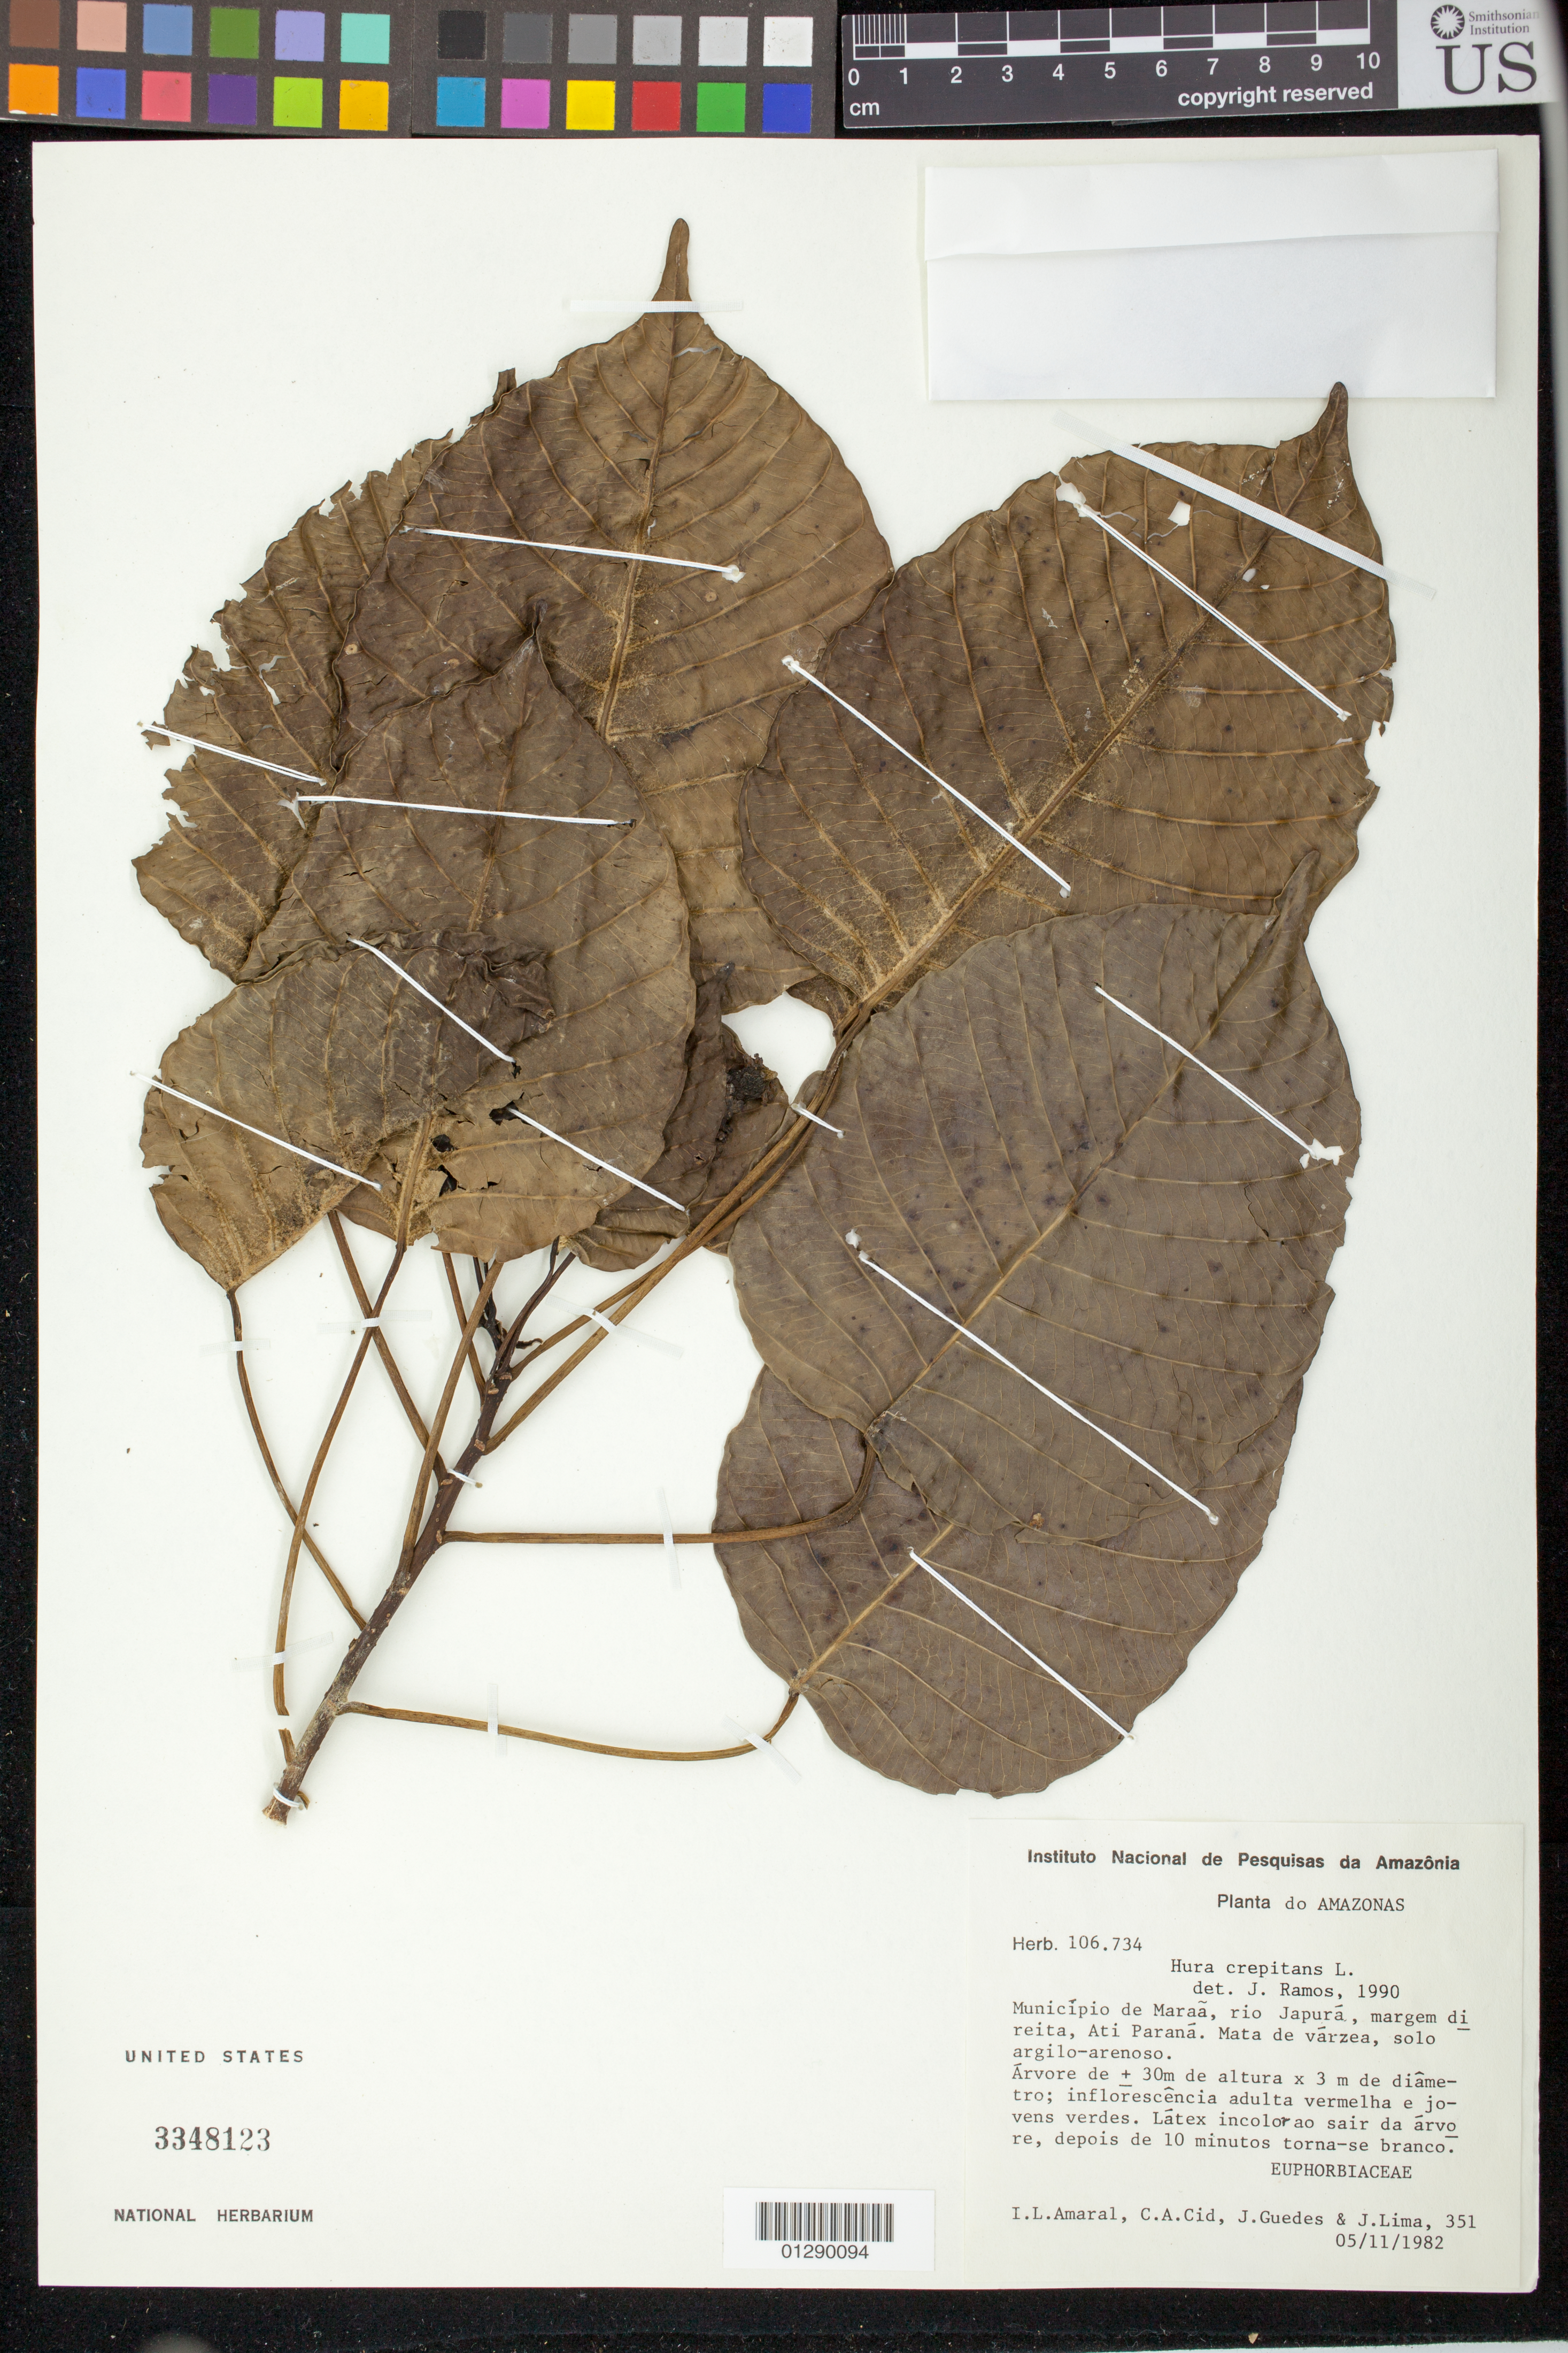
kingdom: Plantae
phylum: Tracheophyta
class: Magnoliopsida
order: Malpighiales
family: Euphorbiaceae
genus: Hura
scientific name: Hura crepitans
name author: L.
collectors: I. L. Amaral, C. A. Cid Ferreira, J. Guedes & J. Lima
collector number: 351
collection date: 1982-05-11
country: Brazil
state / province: Amazonas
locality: Municipio de Maraa, rio Japura, margem di reita, Ati Parana.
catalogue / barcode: US 3348123